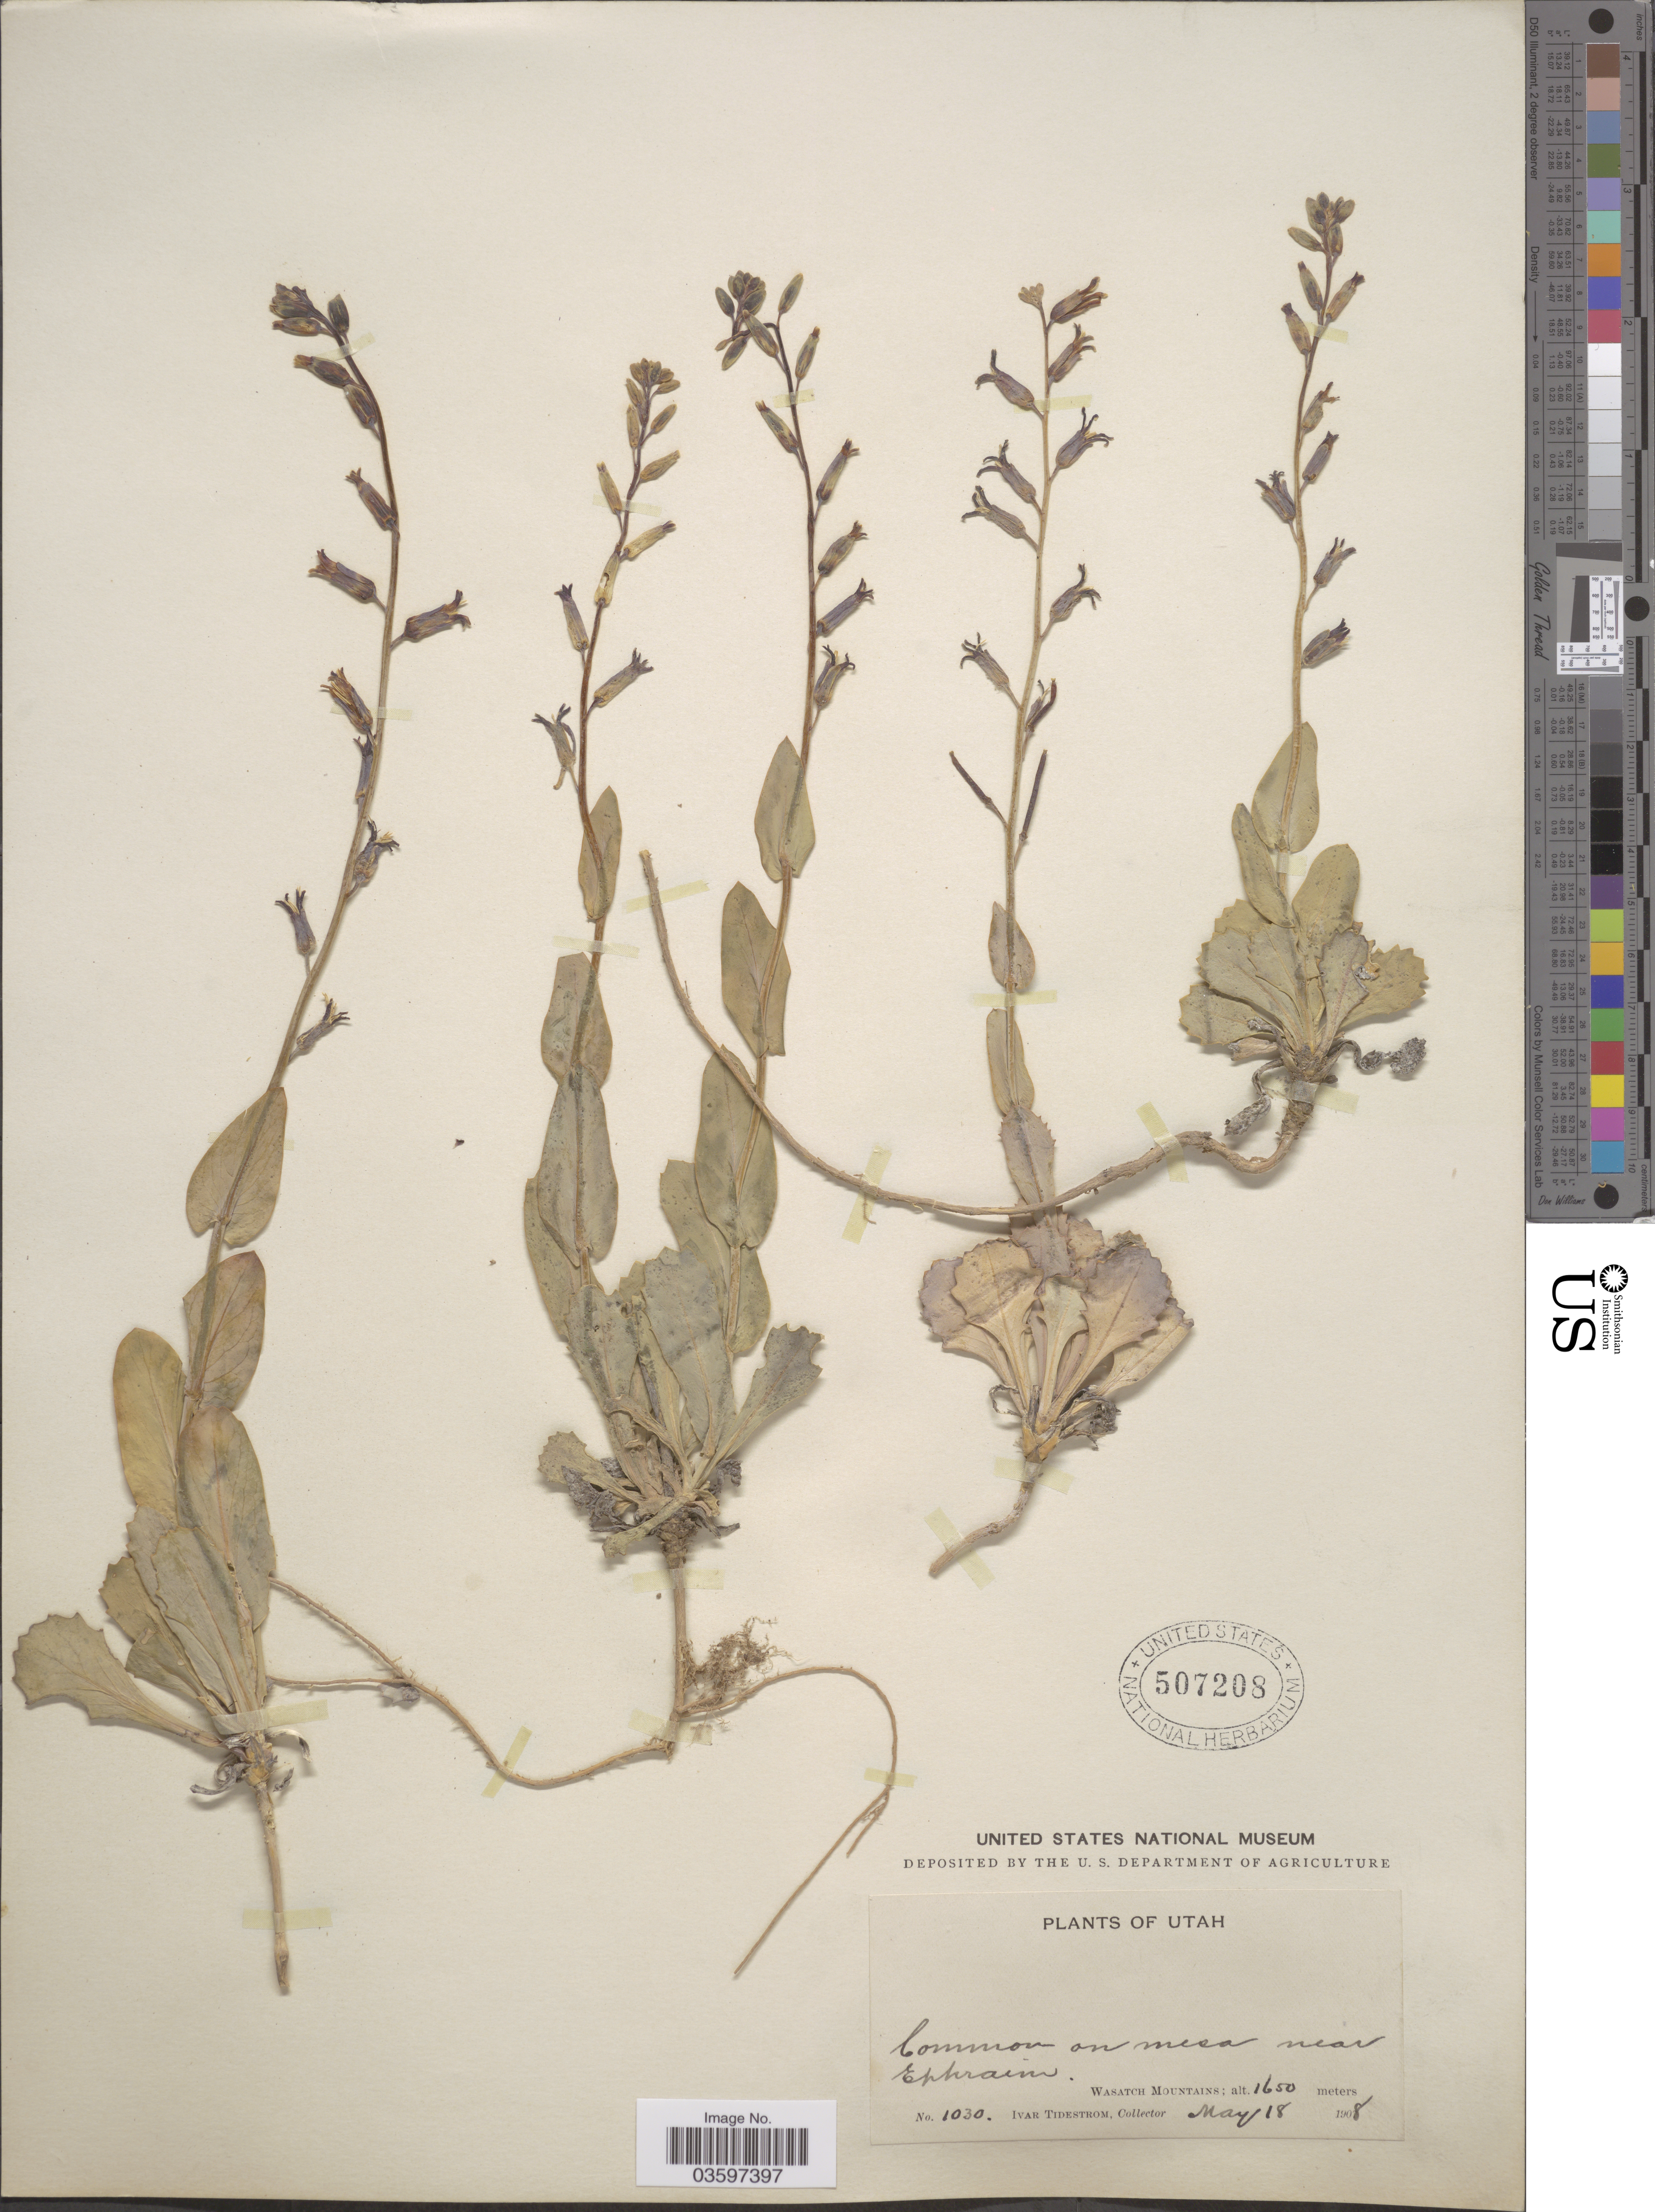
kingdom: Plantae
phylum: Tracheophyta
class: Magnoliopsida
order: Brassicales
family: Brassicaceae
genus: Streptanthus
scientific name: Streptanthus cordatus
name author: Nutt. ex Torr. & A. Gray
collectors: I. F. Tidestrom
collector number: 1030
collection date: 1908-05-18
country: United States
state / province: Utah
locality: Common on mesa near Ephraim. Wasatch Mountains.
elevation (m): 1650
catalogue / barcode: US 507208